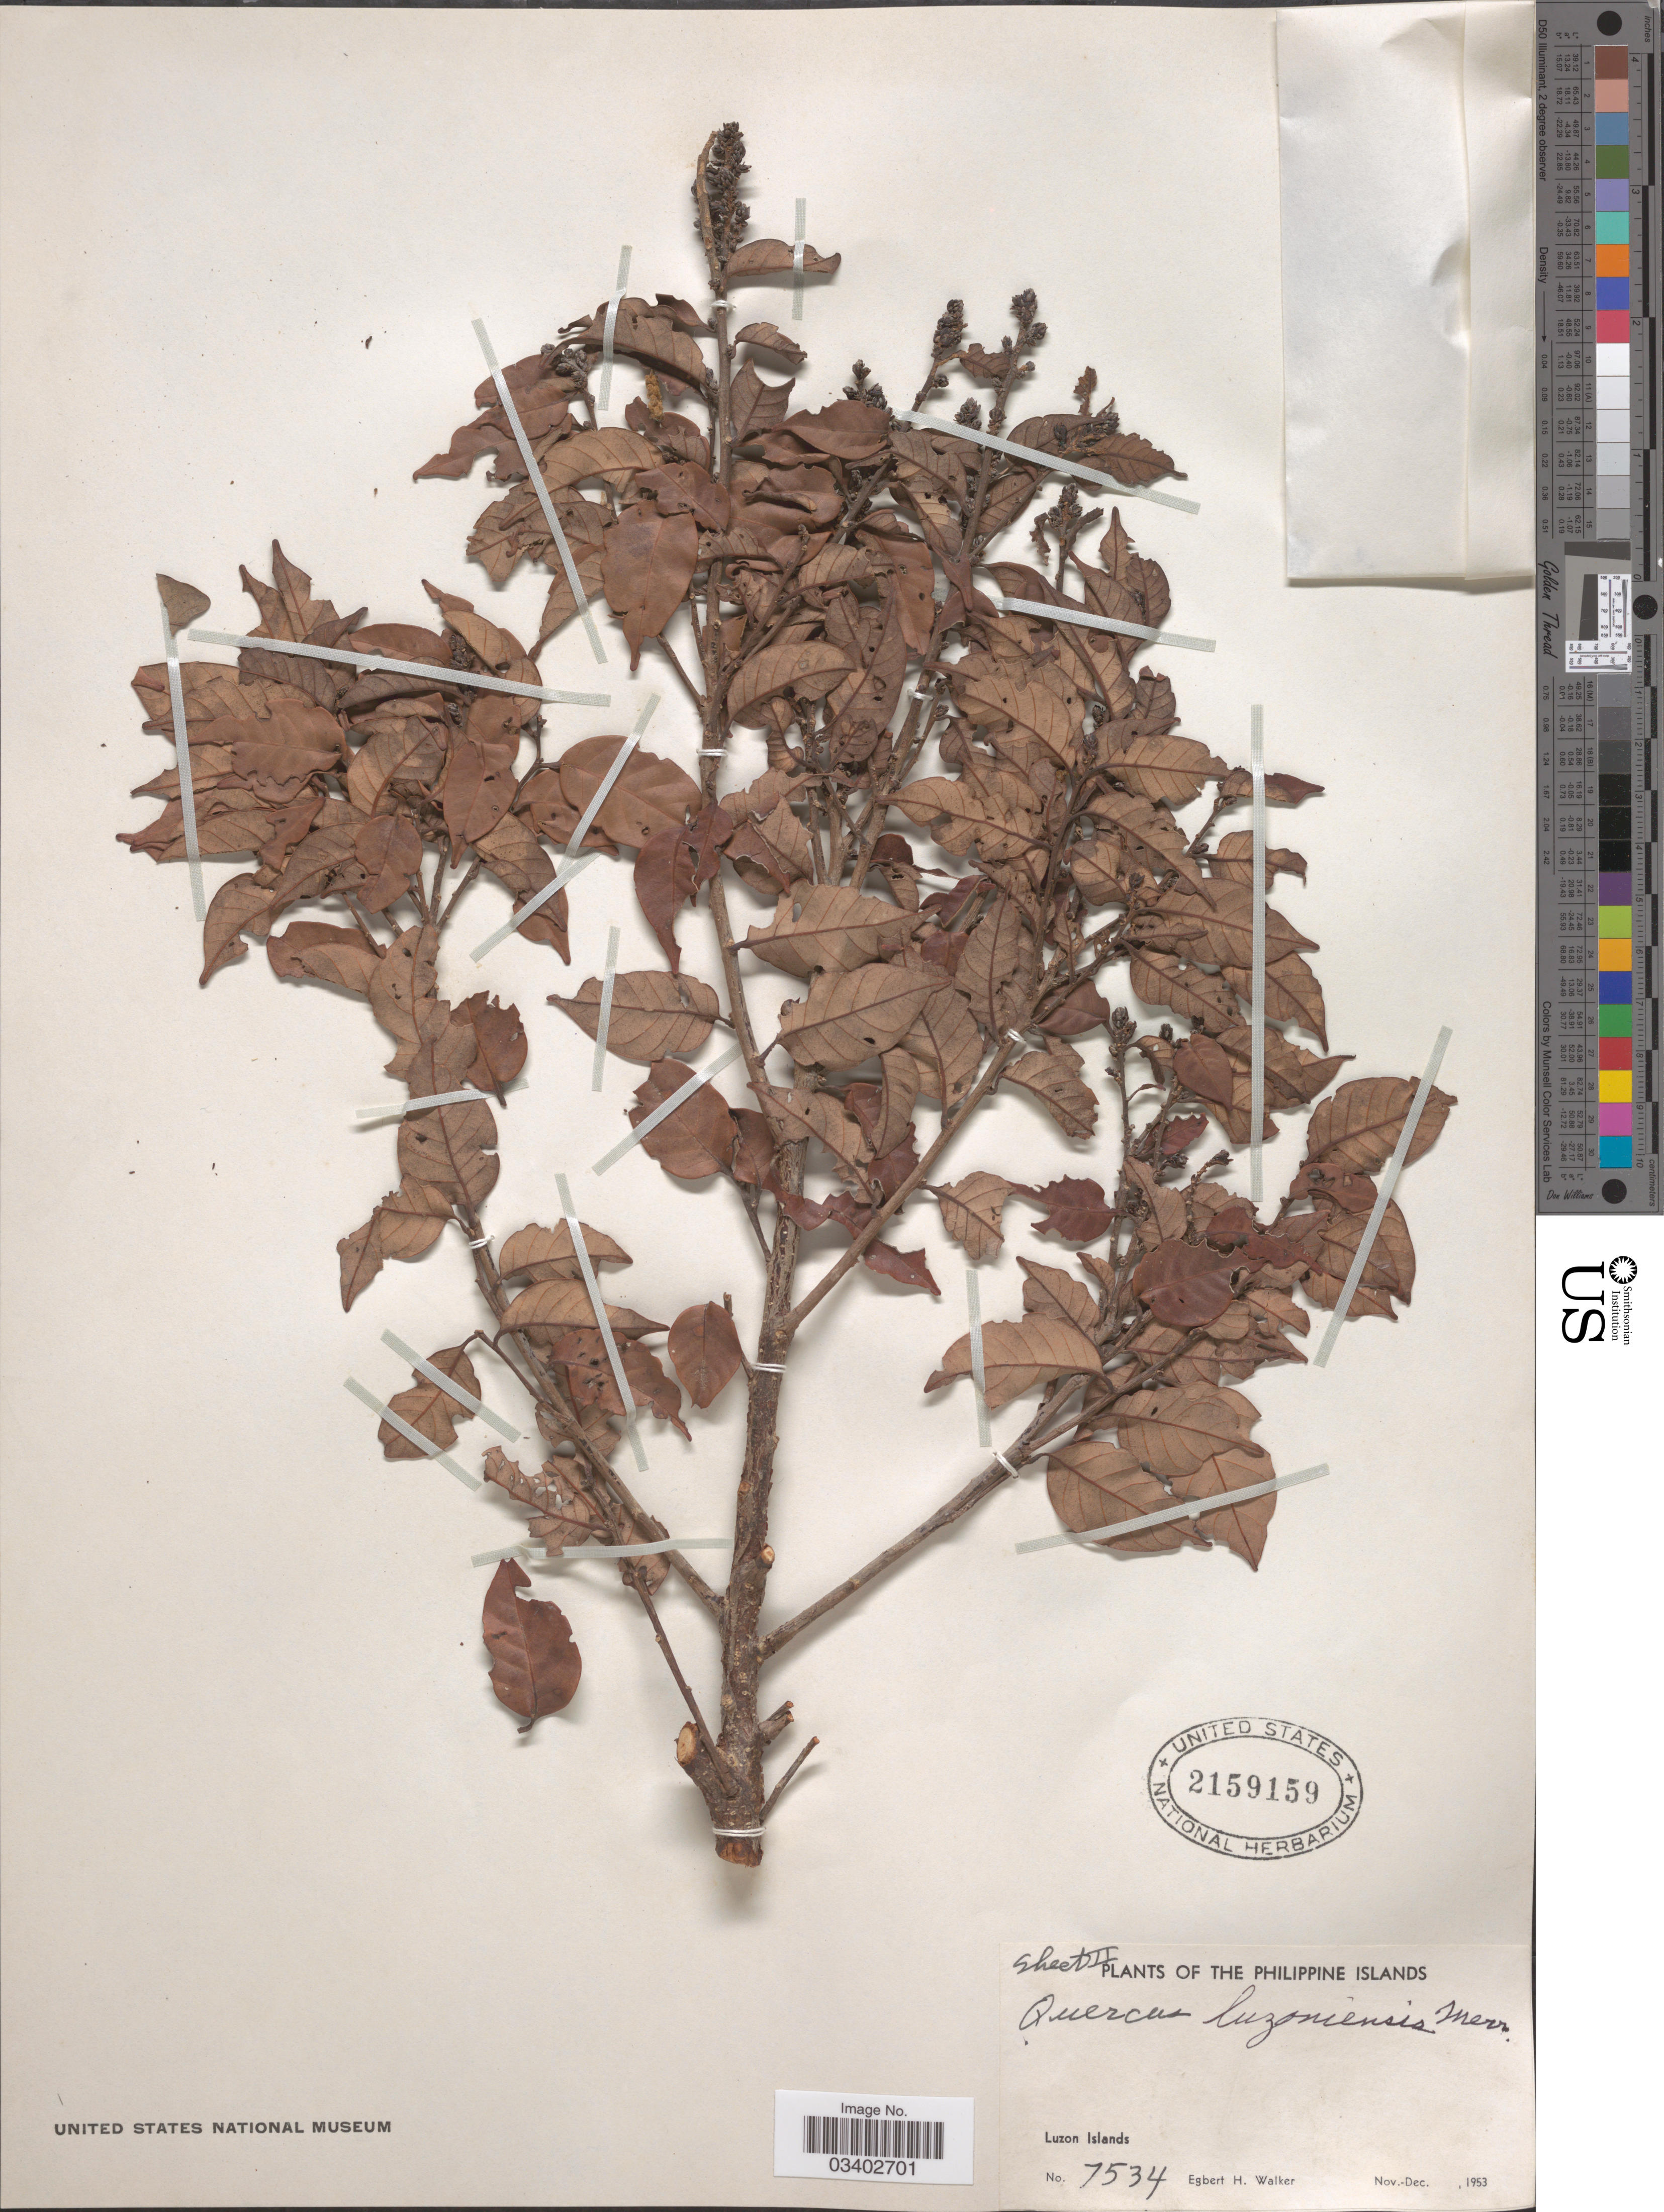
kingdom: Plantae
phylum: Tracheophyta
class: Magnoliopsida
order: Fagales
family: Fagaceae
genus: Lithocarpus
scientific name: Lithocarpus luzoniensis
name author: (Walter) Rehder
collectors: E. H. Walker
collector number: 7534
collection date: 1953-11/1953-12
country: Philippines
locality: Luzon Islands.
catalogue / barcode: US 2159159